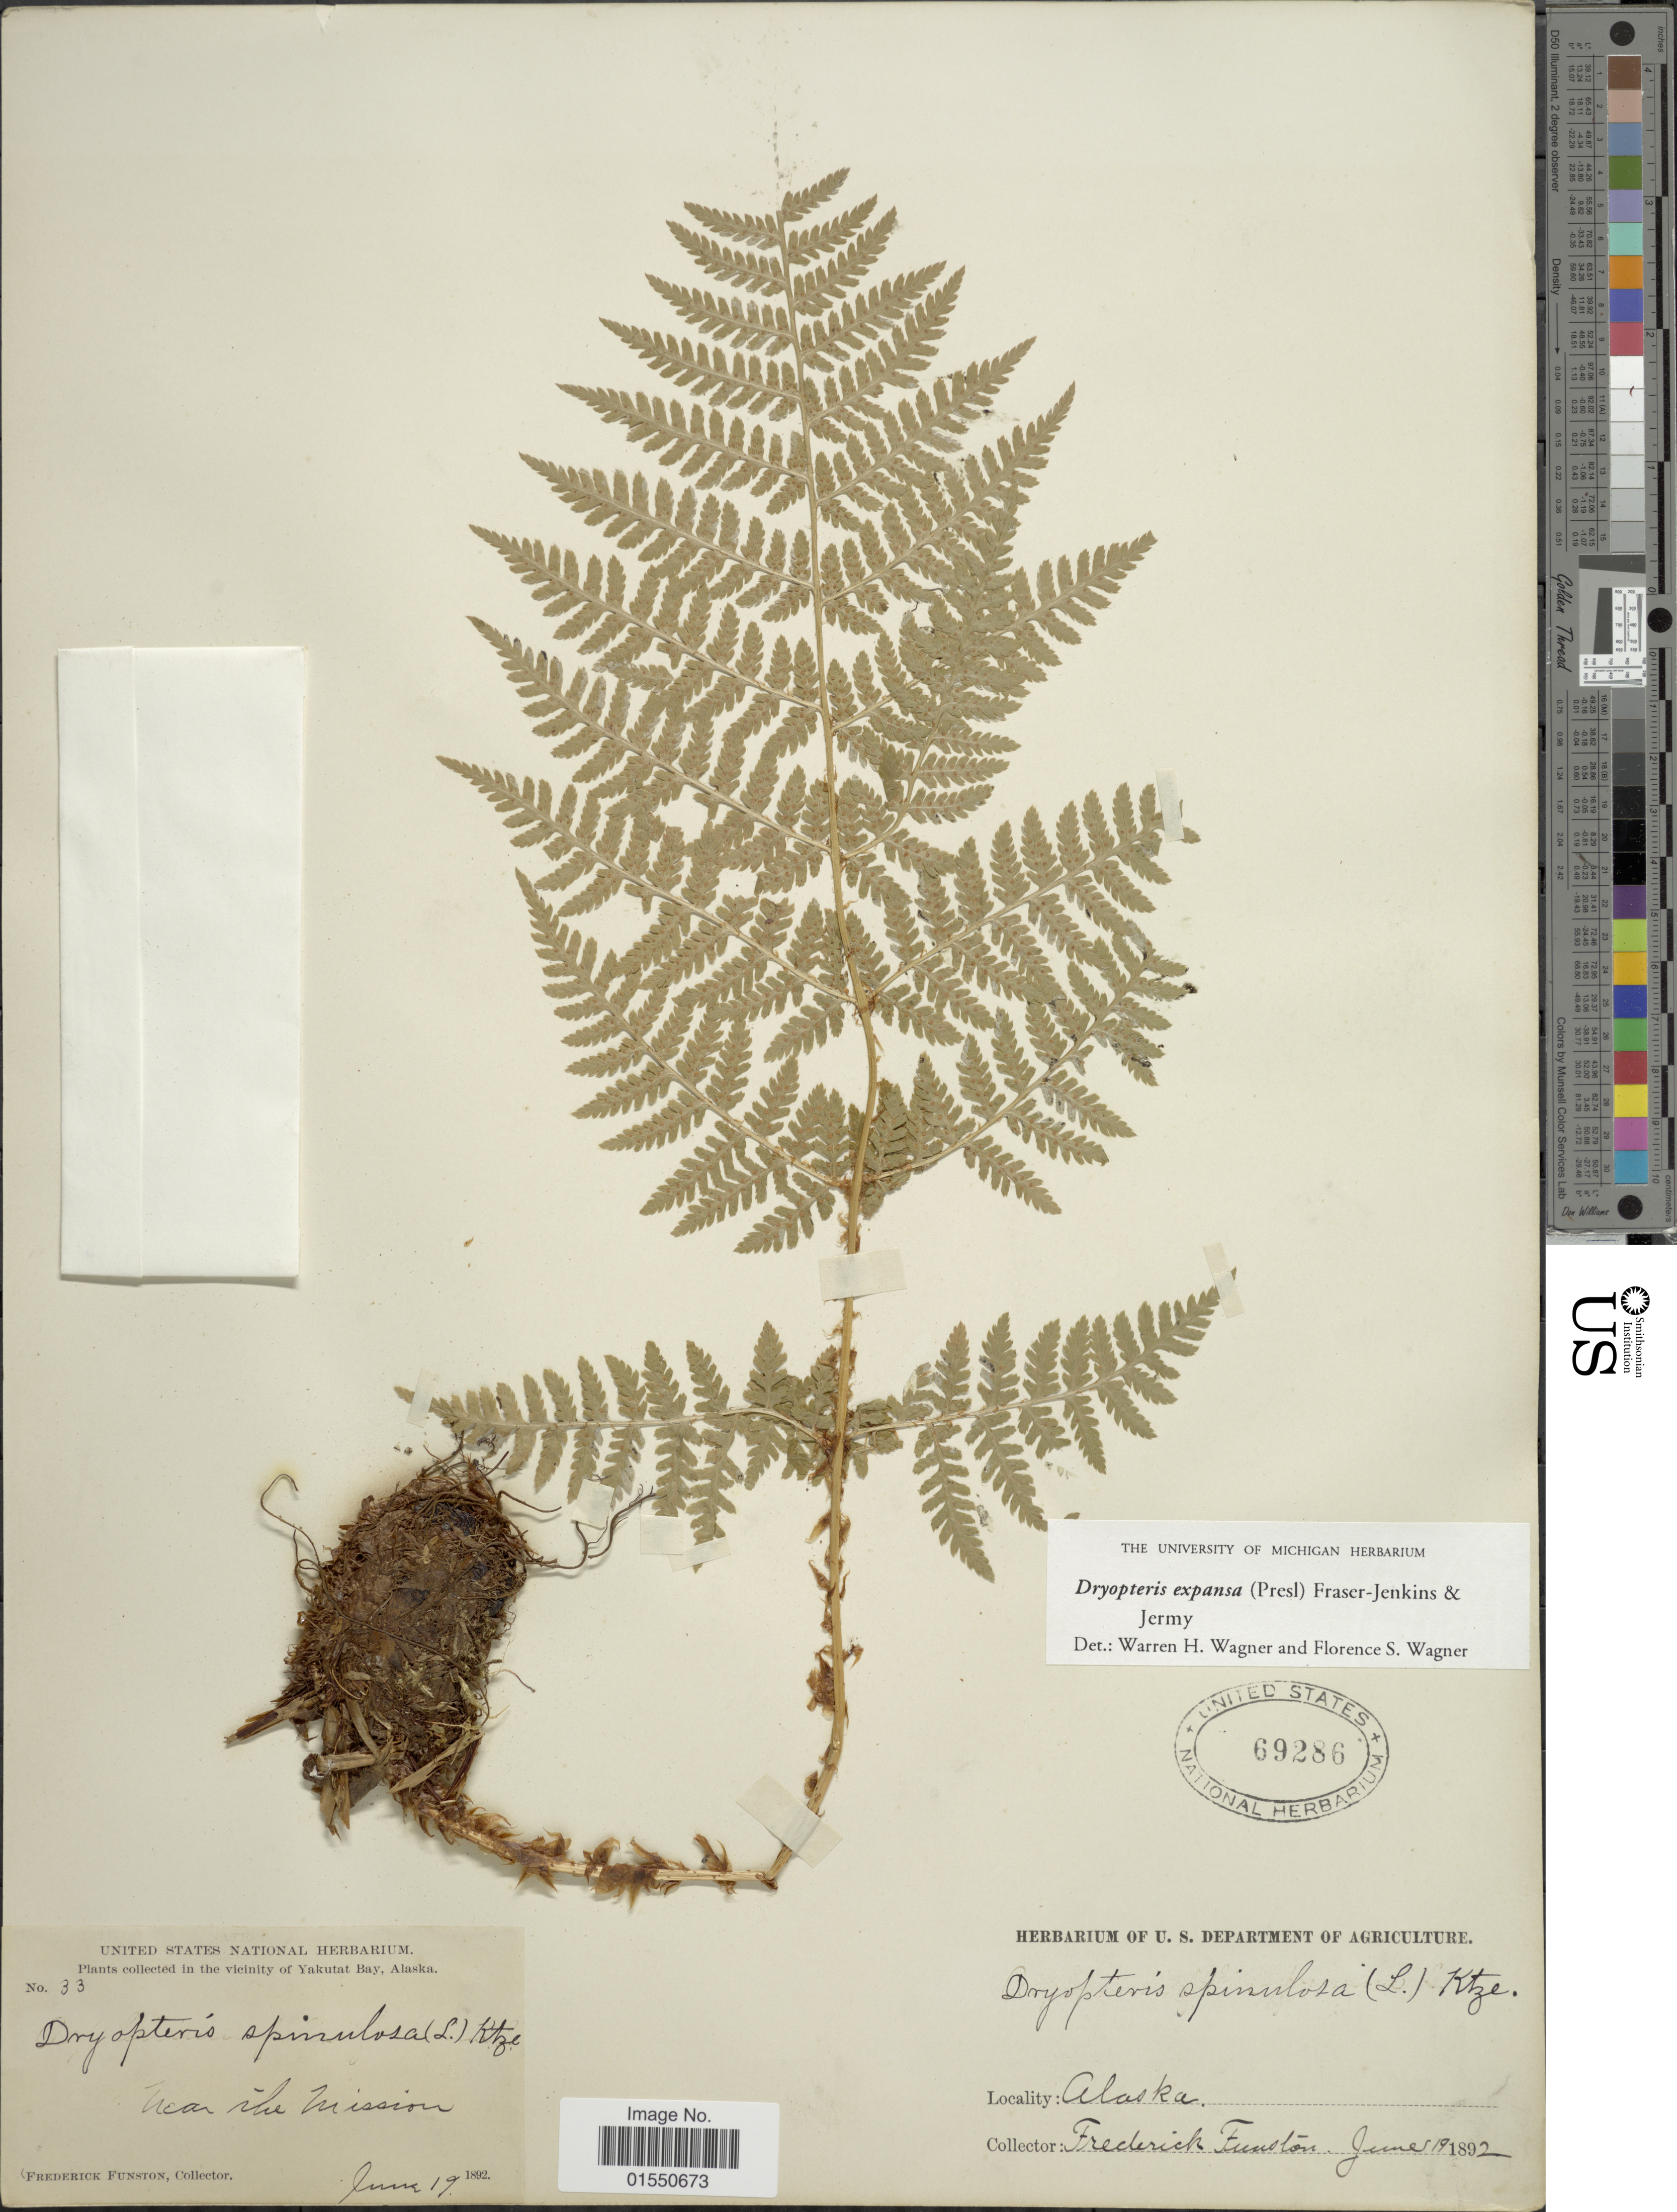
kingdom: Plantae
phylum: Tracheophyta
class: Polypodiopsida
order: Polypodiales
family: Dryopteridaceae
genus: Dryopteris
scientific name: Dryopteris expansa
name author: (C. Presl) Fraser-Jenk. & Jermy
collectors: F. Funston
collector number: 33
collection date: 1892-06-19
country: United States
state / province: Alaska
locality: Vicinity of Yakutat Bay, near ike mission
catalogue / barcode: US 69286